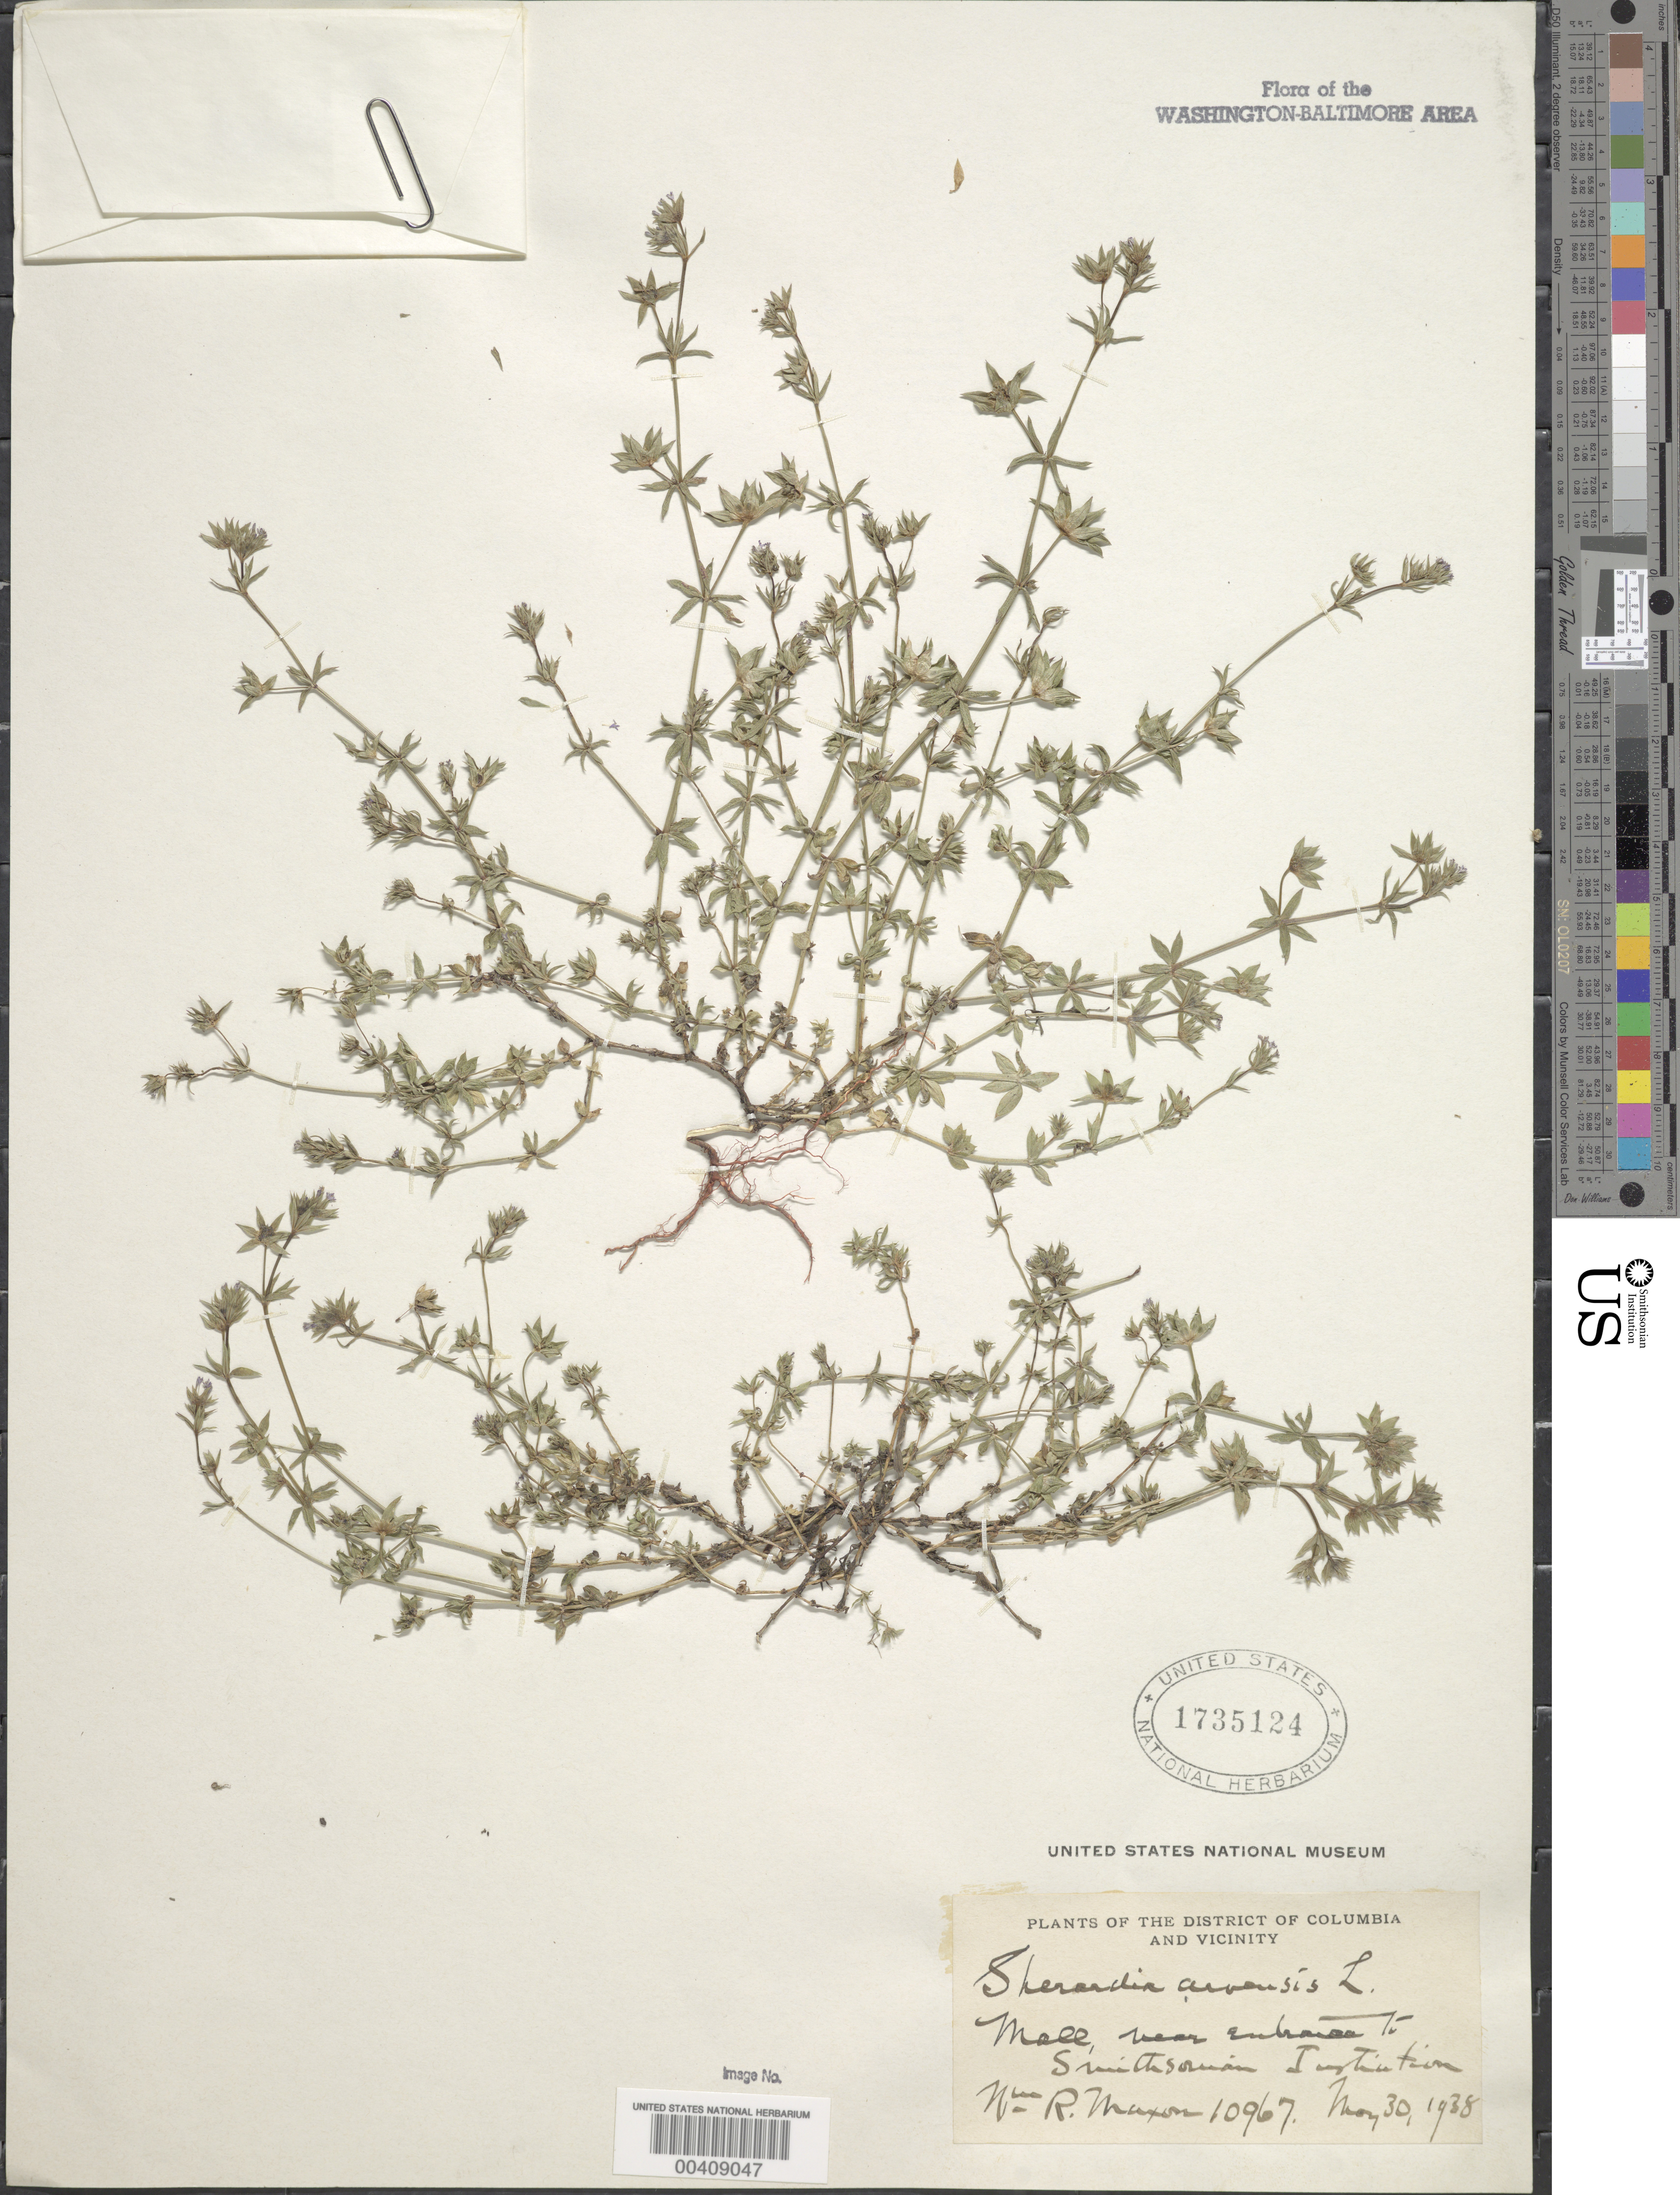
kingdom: Plantae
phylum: Tracheophyta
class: Magnoliopsida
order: Gentianales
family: Rubiaceae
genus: Sherardia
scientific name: Sherardia arvensis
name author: L.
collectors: W. R. Maxon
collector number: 10967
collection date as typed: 30 May 1938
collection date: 1938-05-30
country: United States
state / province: District of Columbia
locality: Mall, near entrance to Smithsonian Institution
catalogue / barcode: US 1735124